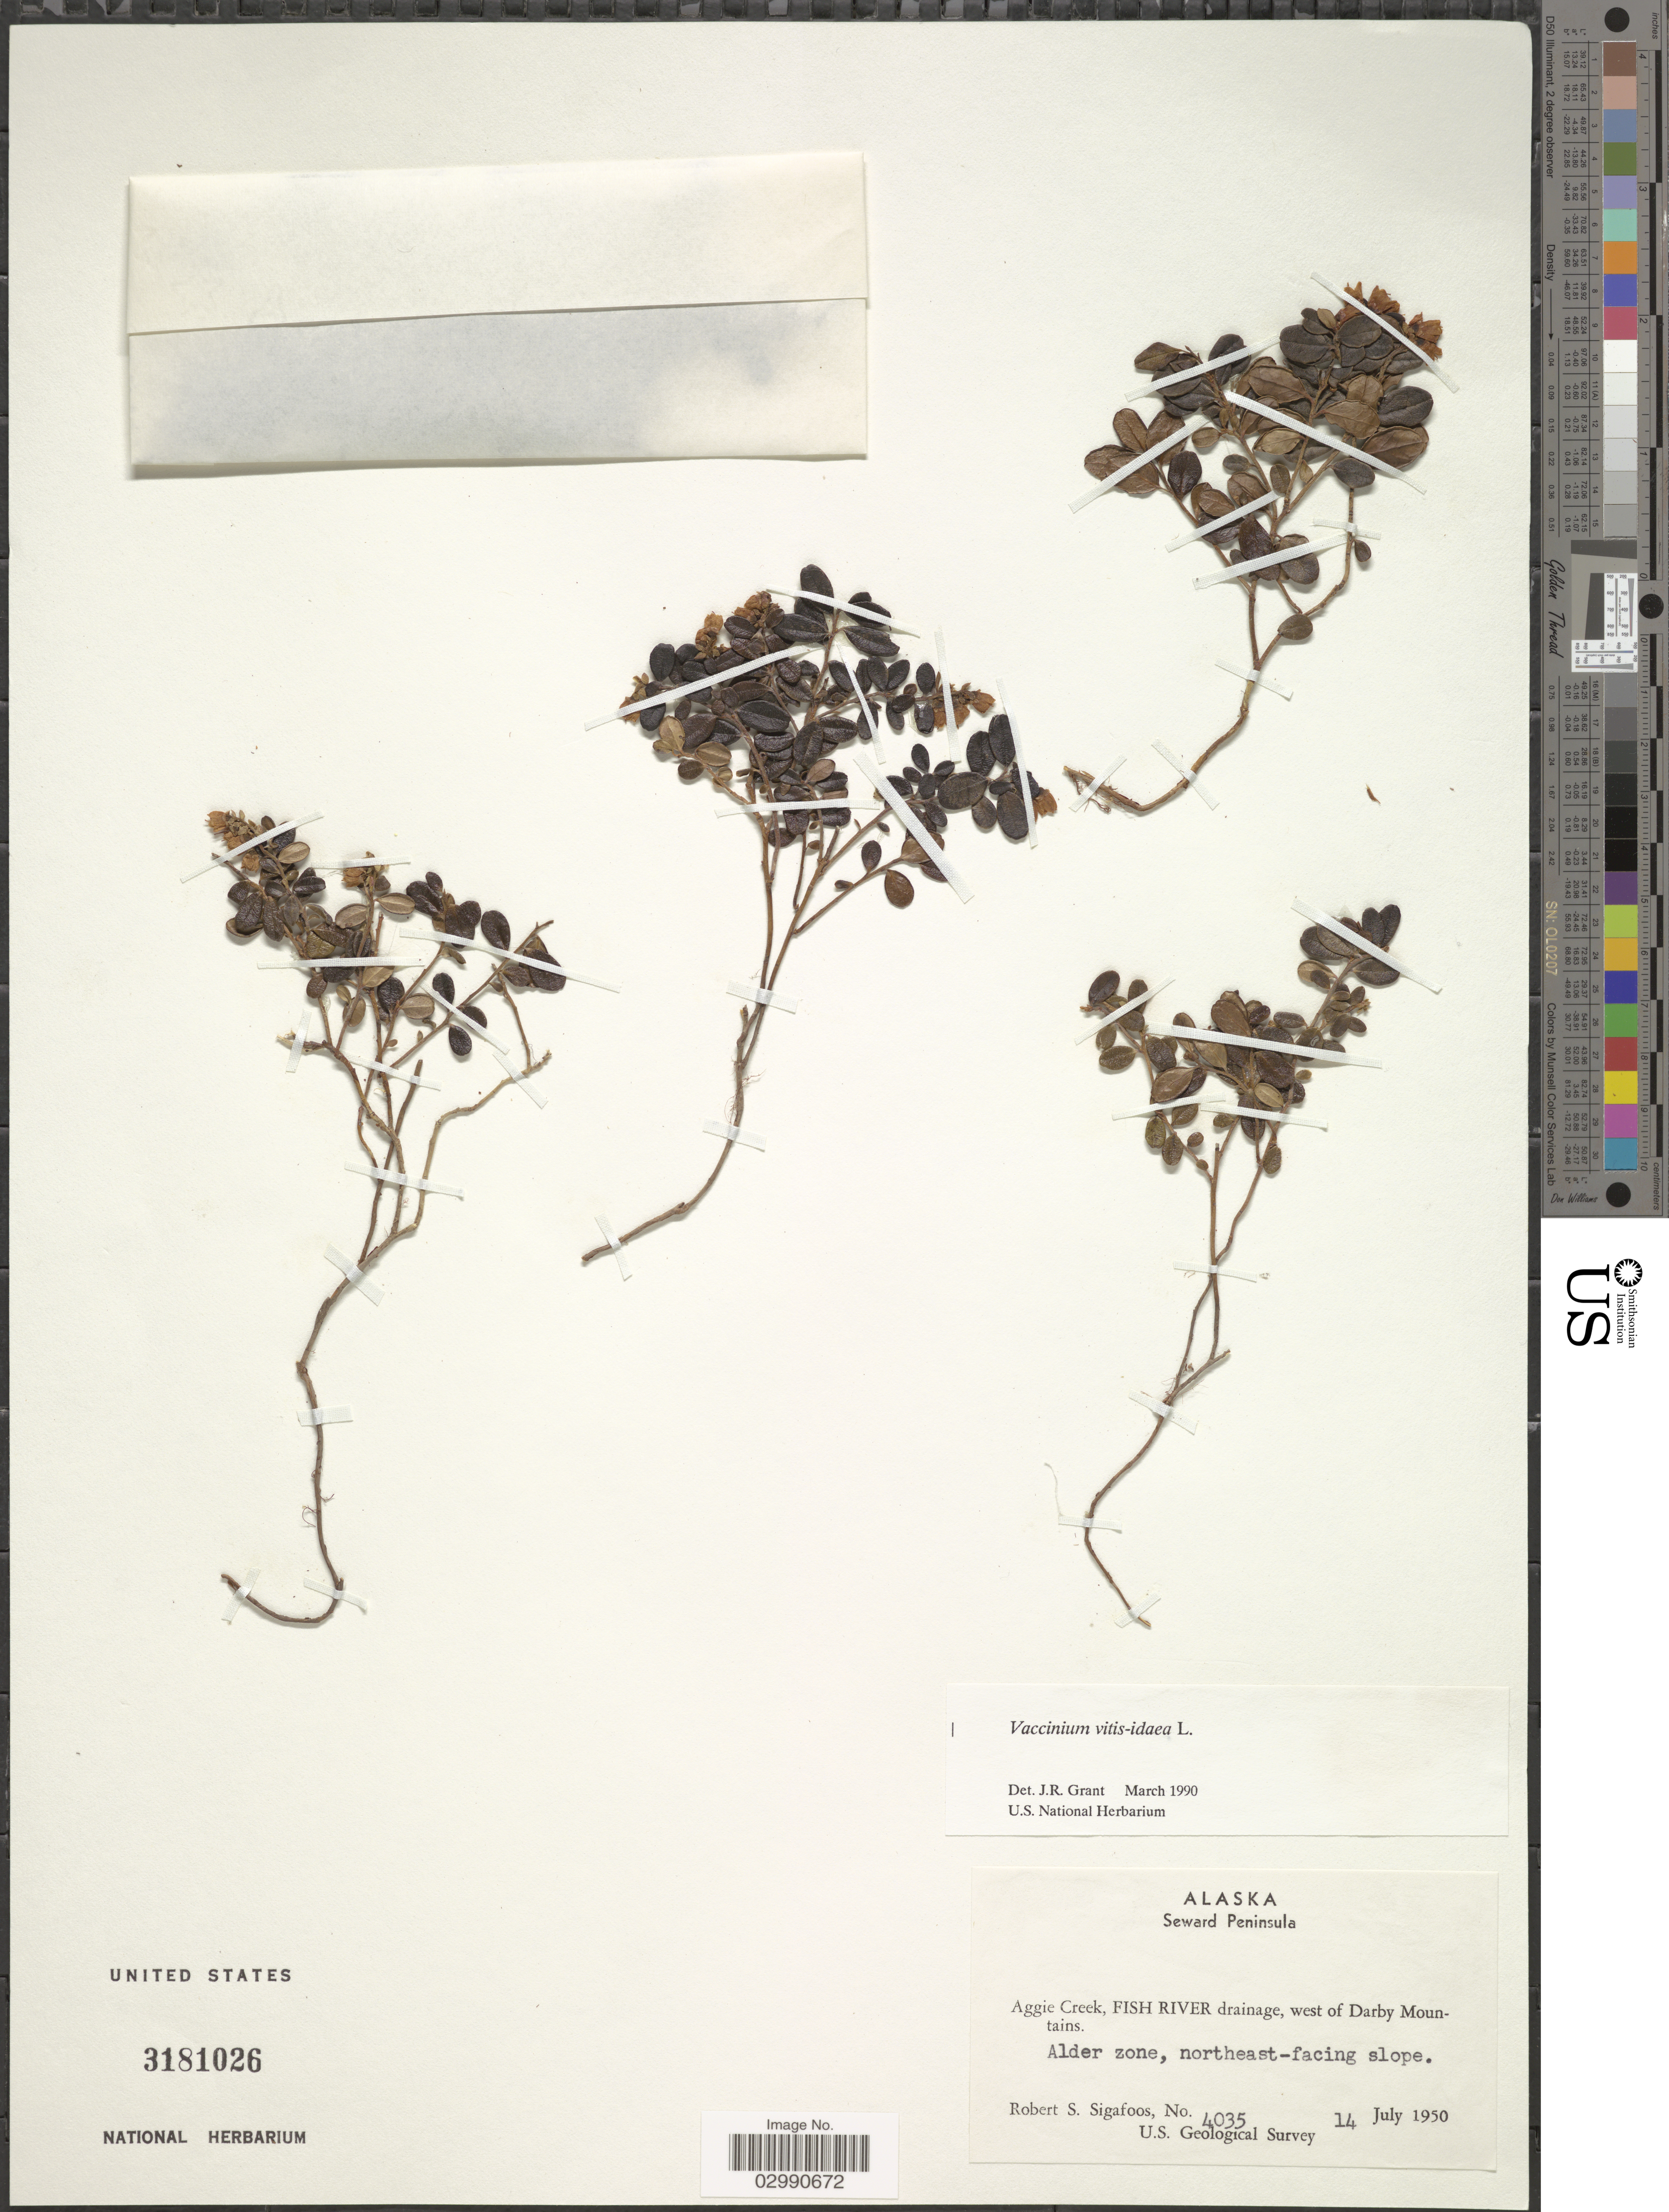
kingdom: Plantae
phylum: Tracheophyta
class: Magnoliopsida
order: Ericales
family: Ericaceae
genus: Vaccinium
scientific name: Vaccinium vitis-idaea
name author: L.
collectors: R. Sigafoos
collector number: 4035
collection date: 1950-07-14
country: United States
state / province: Alaska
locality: Seward Peninsula, Aggie Creek, Fish River drainage, west of Darby Mountains, Alder zone, northeast-facing slope.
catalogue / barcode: US 3181026